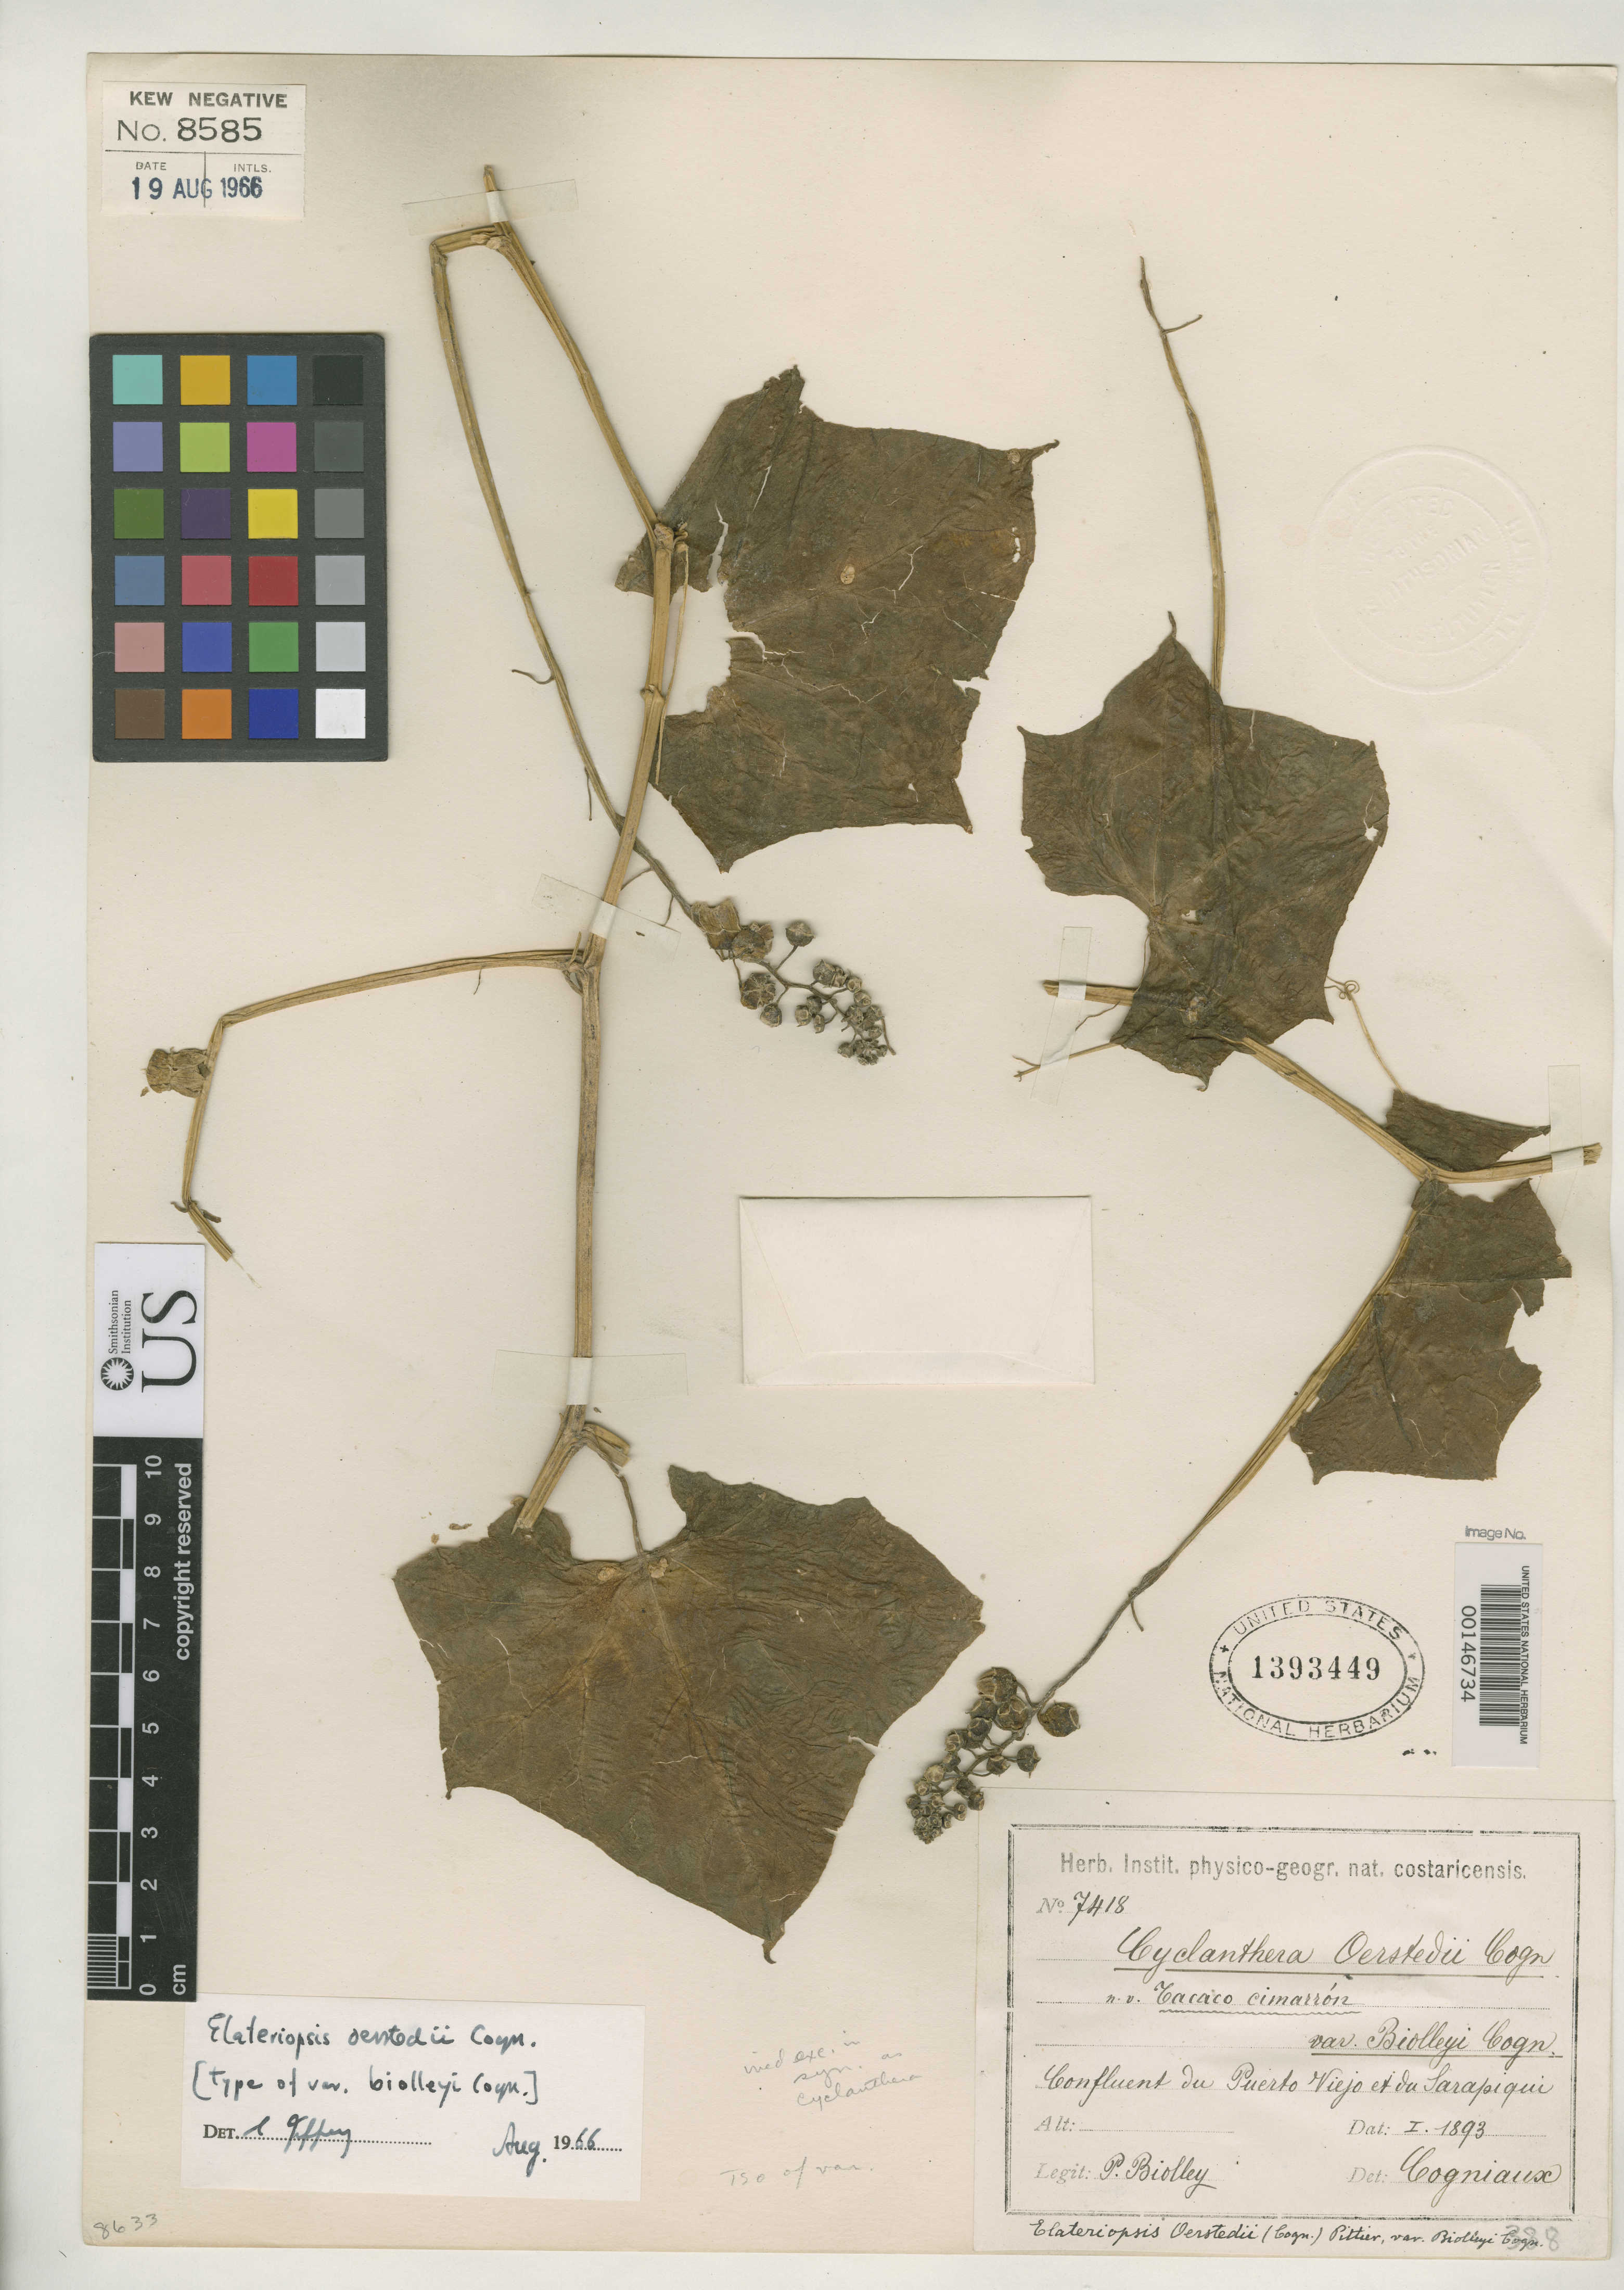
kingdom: Plantae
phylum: Tracheophyta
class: Magnoliopsida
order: Cucurbitales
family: Cucurbitaceae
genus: Elateriopsis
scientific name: Elateriopsis oerstedii var. biolleyi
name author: Pittier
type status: Type Collection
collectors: P. Biolley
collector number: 7418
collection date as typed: Jan 1893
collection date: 1893-01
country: Costa Rica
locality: Confluent with Puerto Viejo & Sarapiqui Rivers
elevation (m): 100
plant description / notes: Specimen ex John Donnell Smith herbarium.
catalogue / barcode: US 1393449